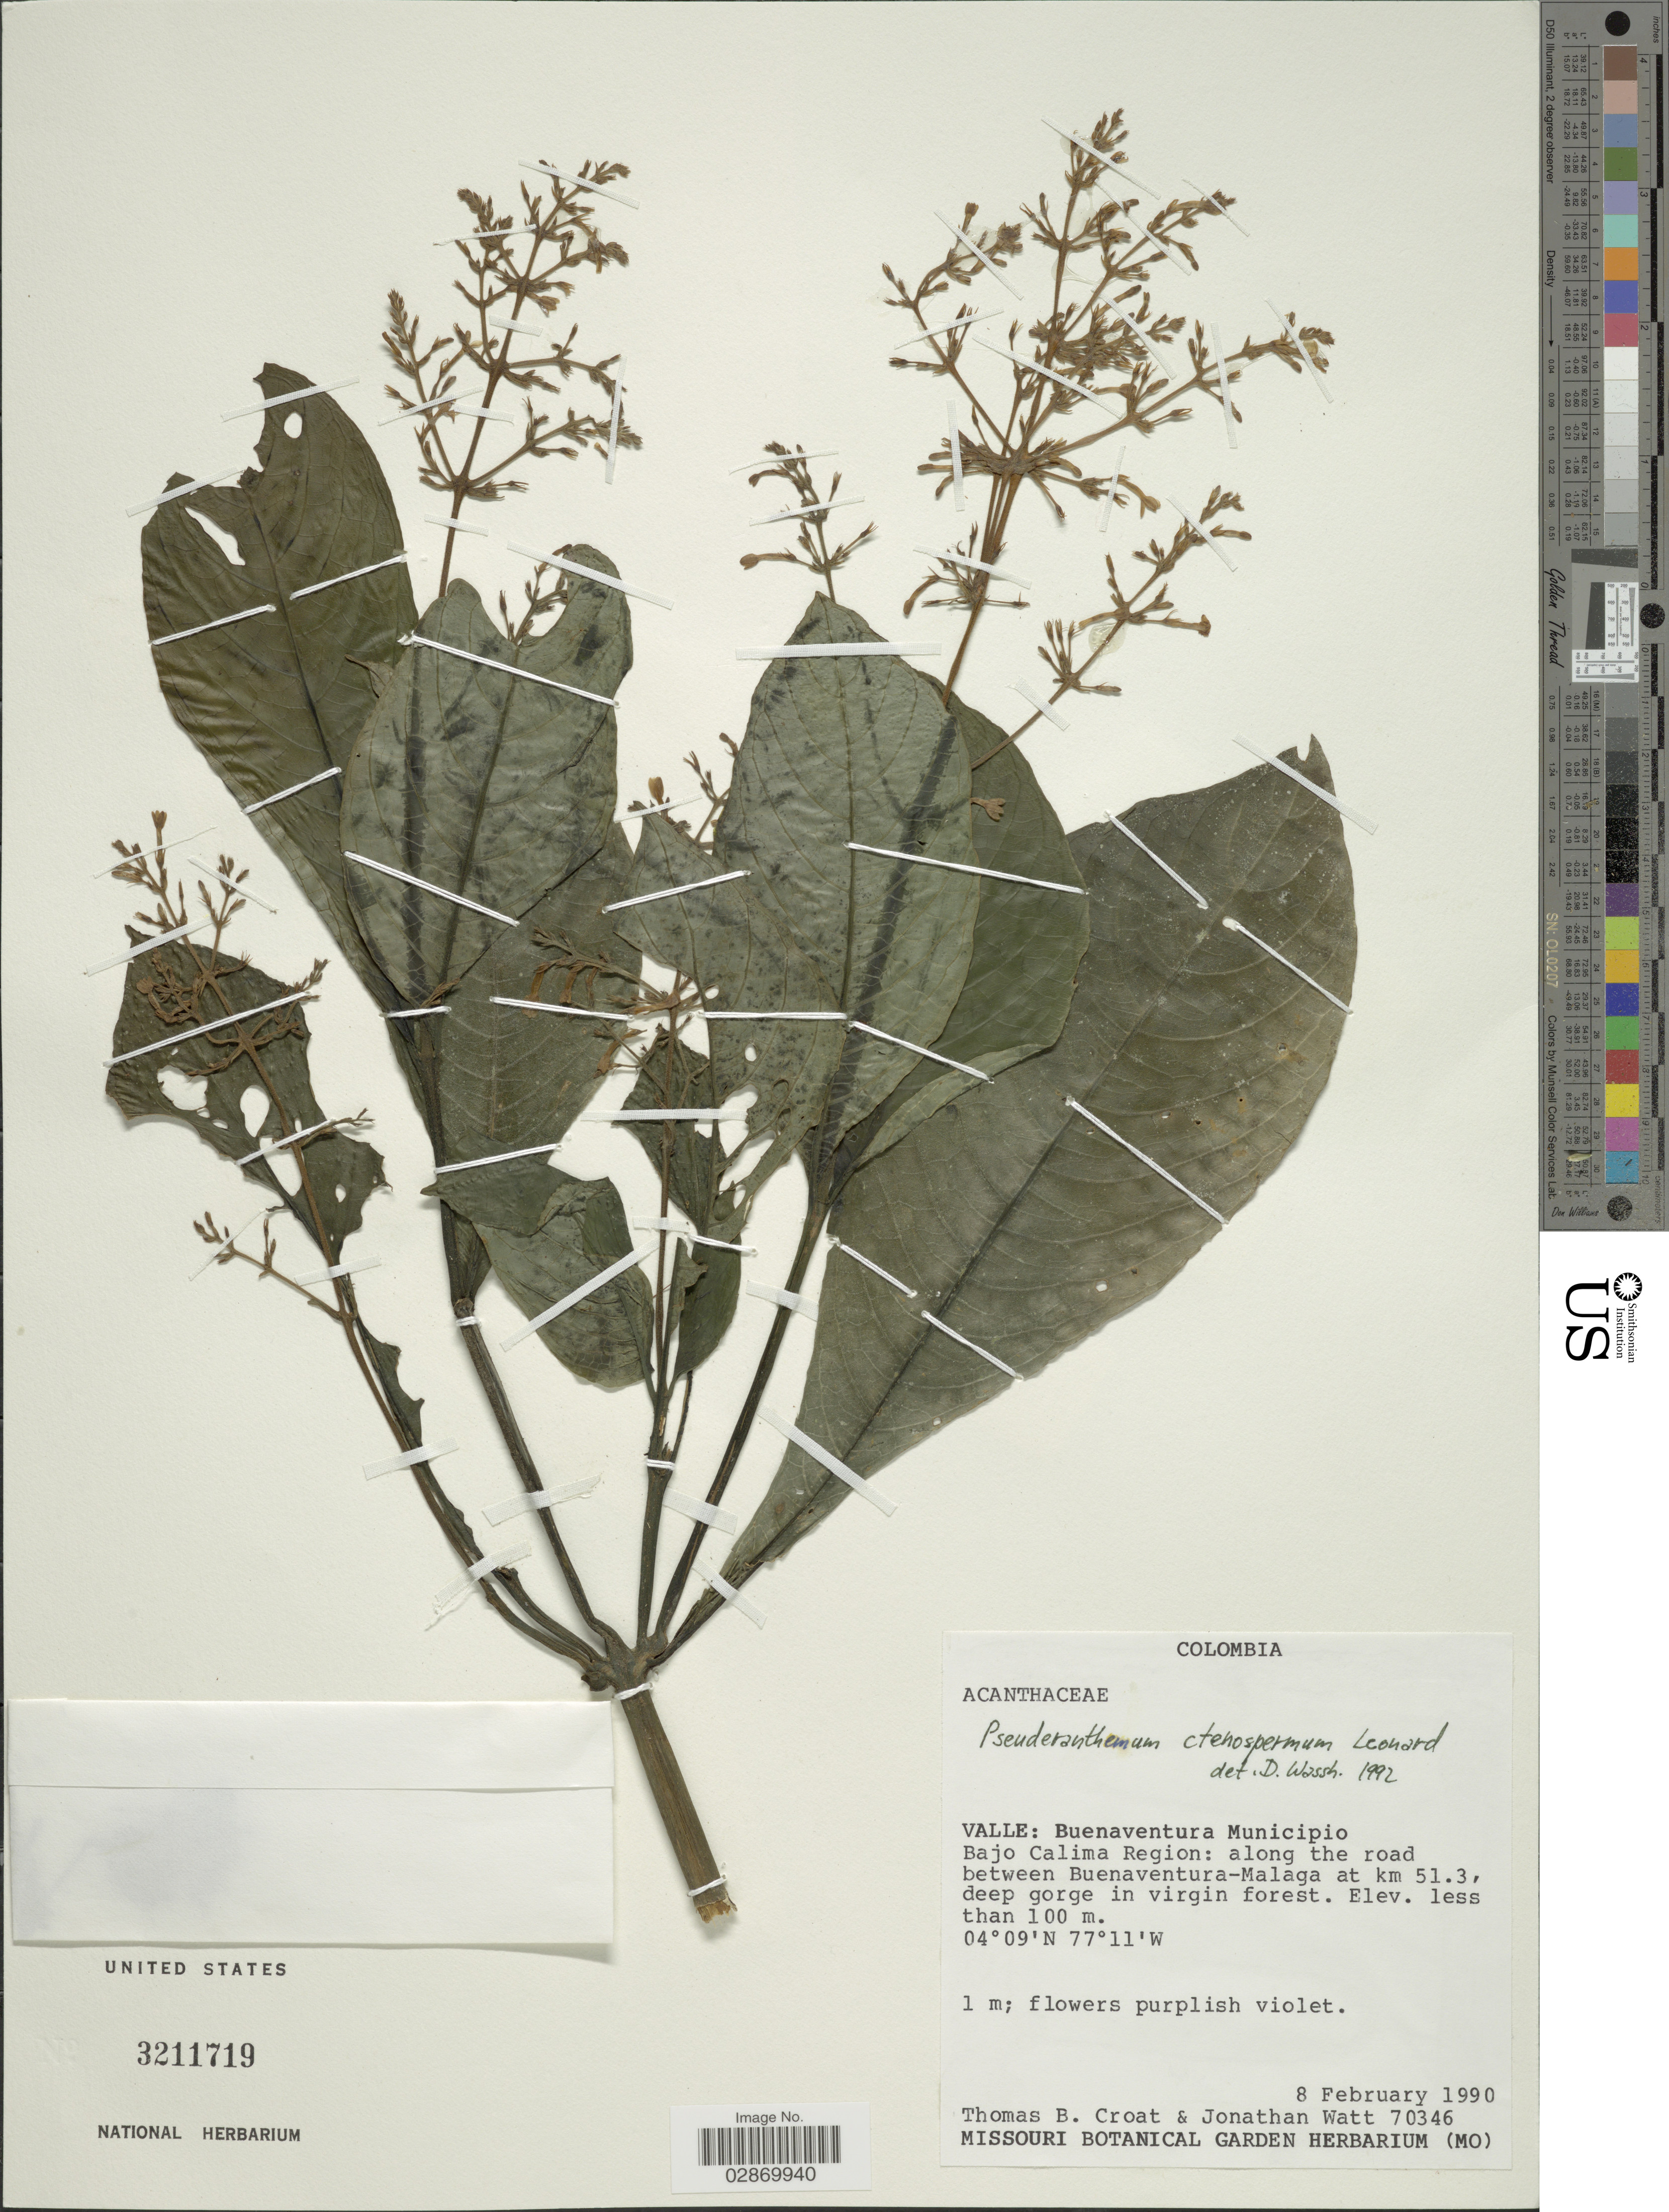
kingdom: Plantae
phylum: Tracheophyta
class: Magnoliopsida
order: Lamiales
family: Acanthaceae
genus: Pseuderanthemum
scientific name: Pseuderanthemum ctenospermum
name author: Leonard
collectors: T. B. Croat & J. Watt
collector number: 70346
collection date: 1990-02-08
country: Colombia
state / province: Valle del Cauca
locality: Valle: Buenaventura Municipio, Bajo Calima Region, along the road between Buenaventura-Malaga at km 51.3.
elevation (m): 100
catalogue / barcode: US 3211719